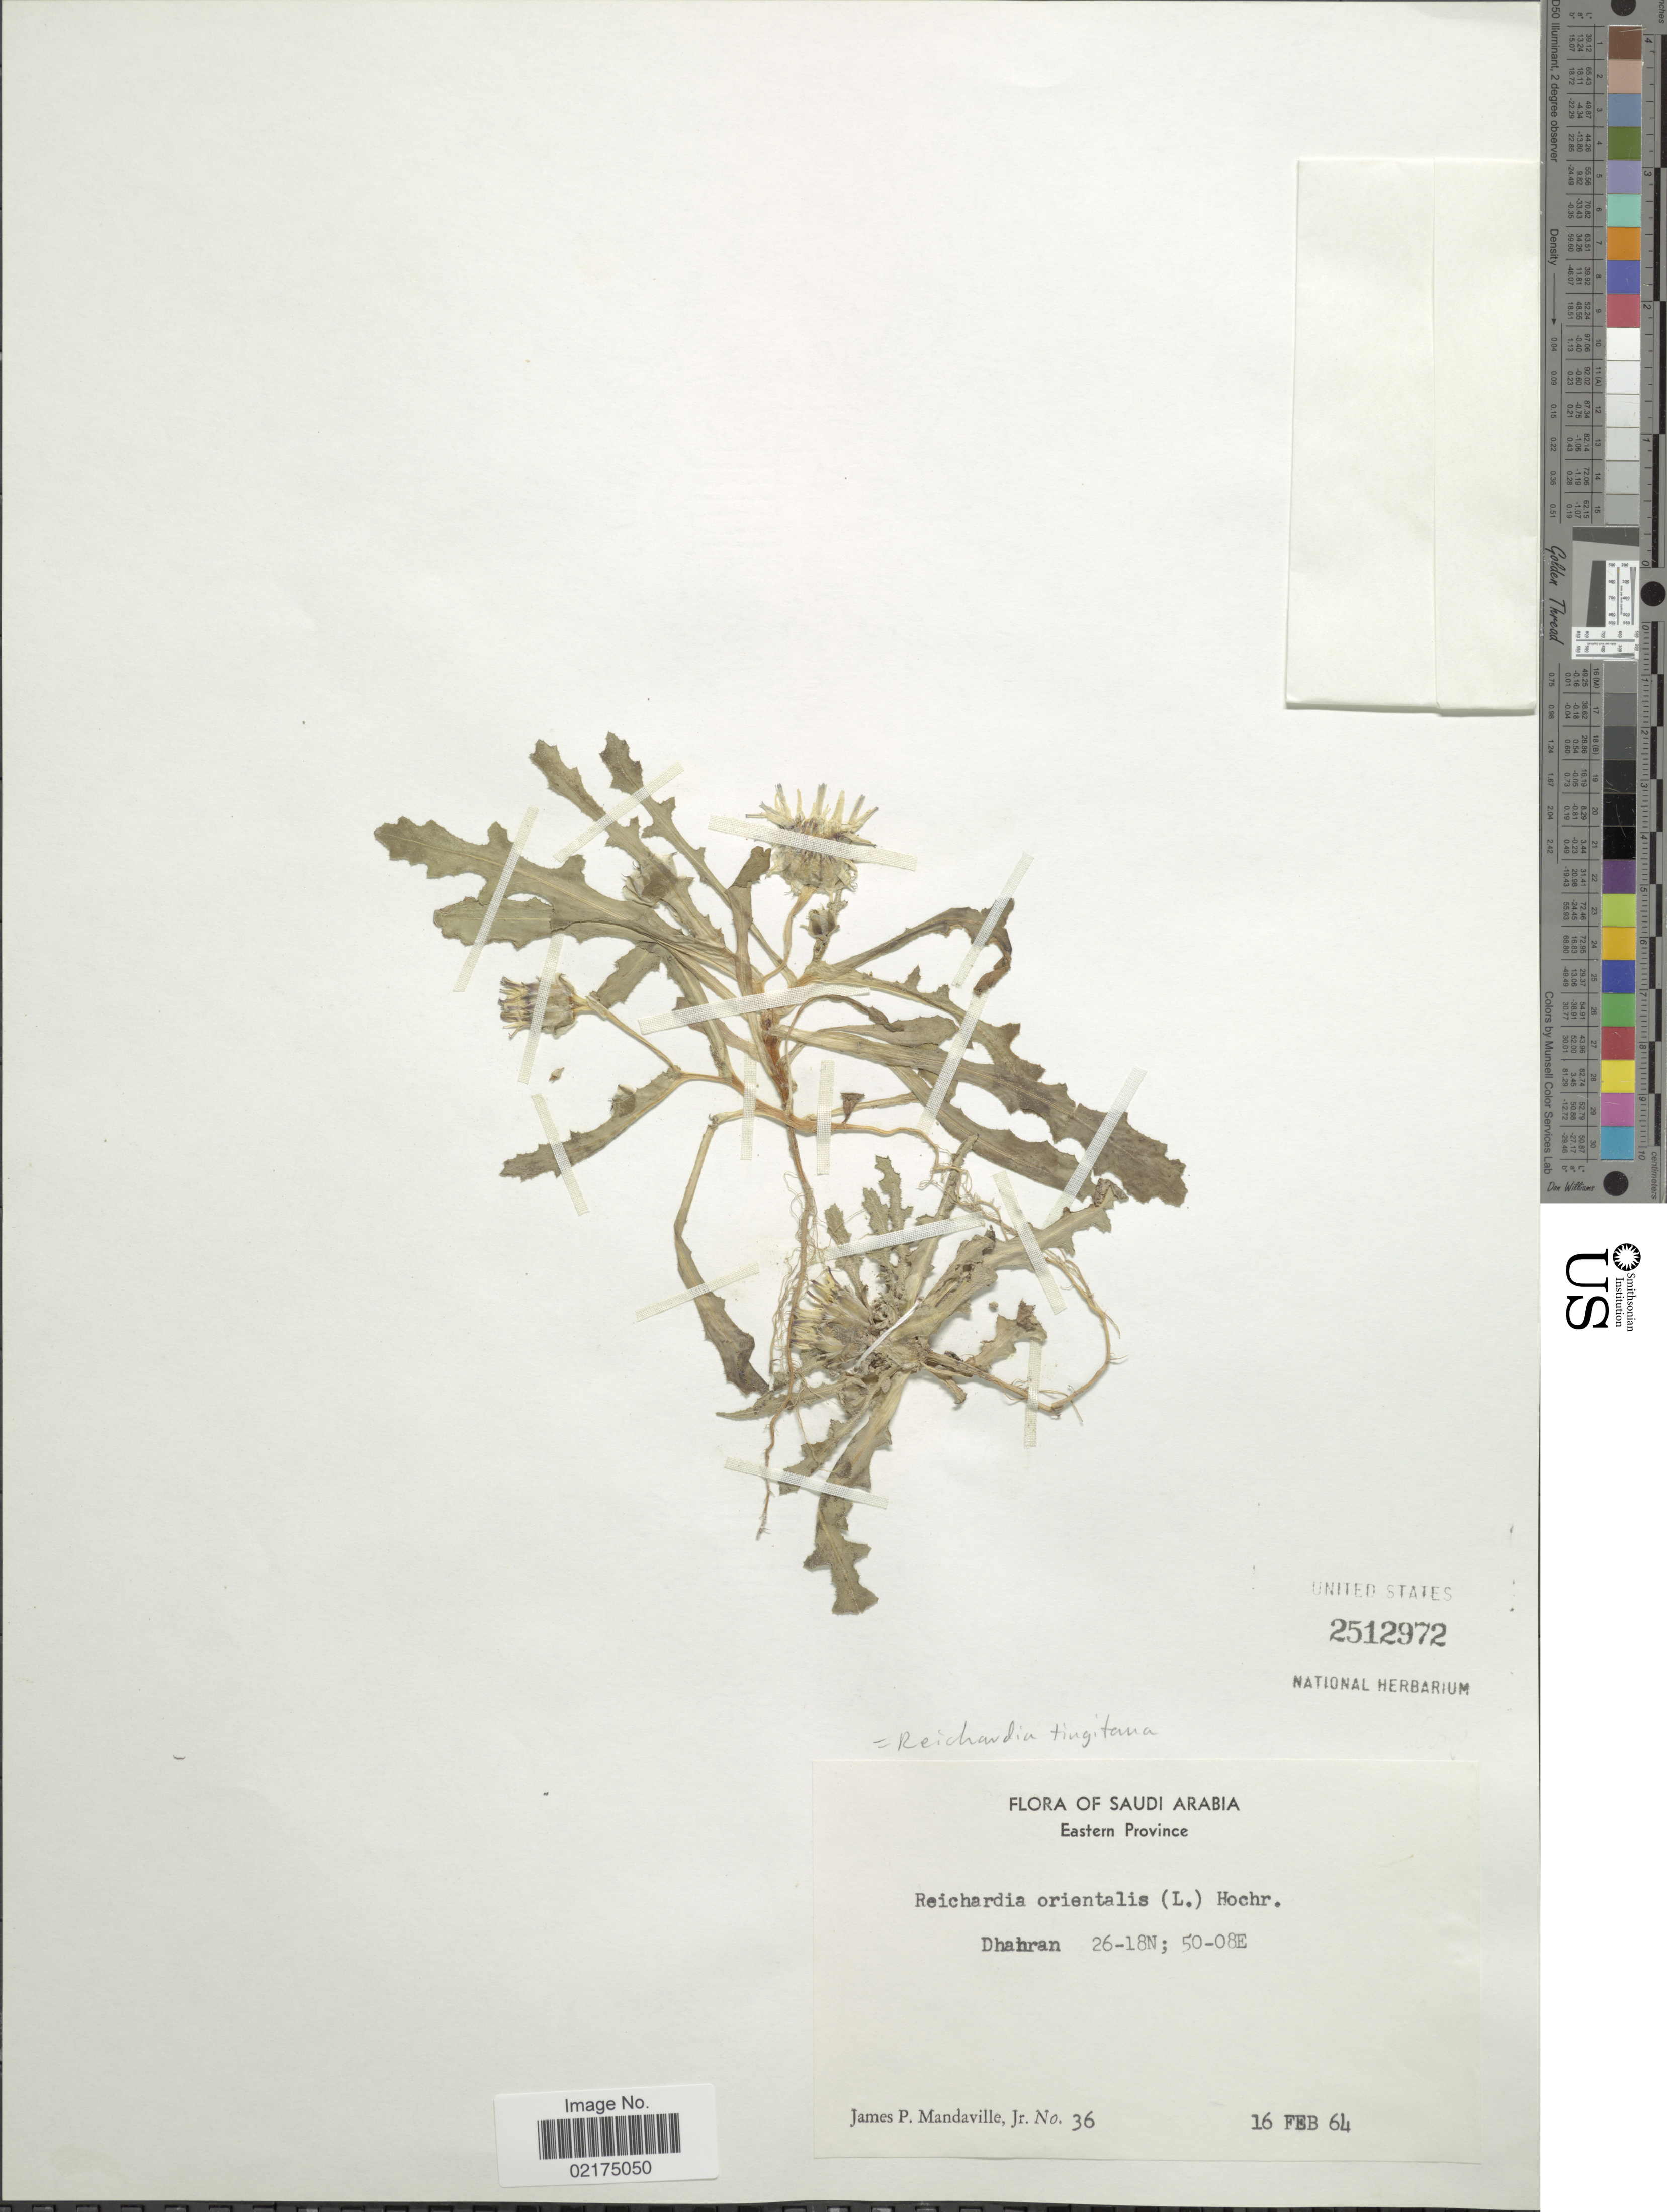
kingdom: Plantae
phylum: Tracheophyta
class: Magnoliopsida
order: Asterales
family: Asteraceae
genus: Reichardia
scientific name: Reichardia tingitana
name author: (L.) Roth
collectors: J. Mandaville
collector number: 36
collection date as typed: Transcribed d/m/y: 16/2/64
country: Saudi Arabia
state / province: Ash Sharqiyah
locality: Eastern Province, Dhahran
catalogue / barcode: US 2512972